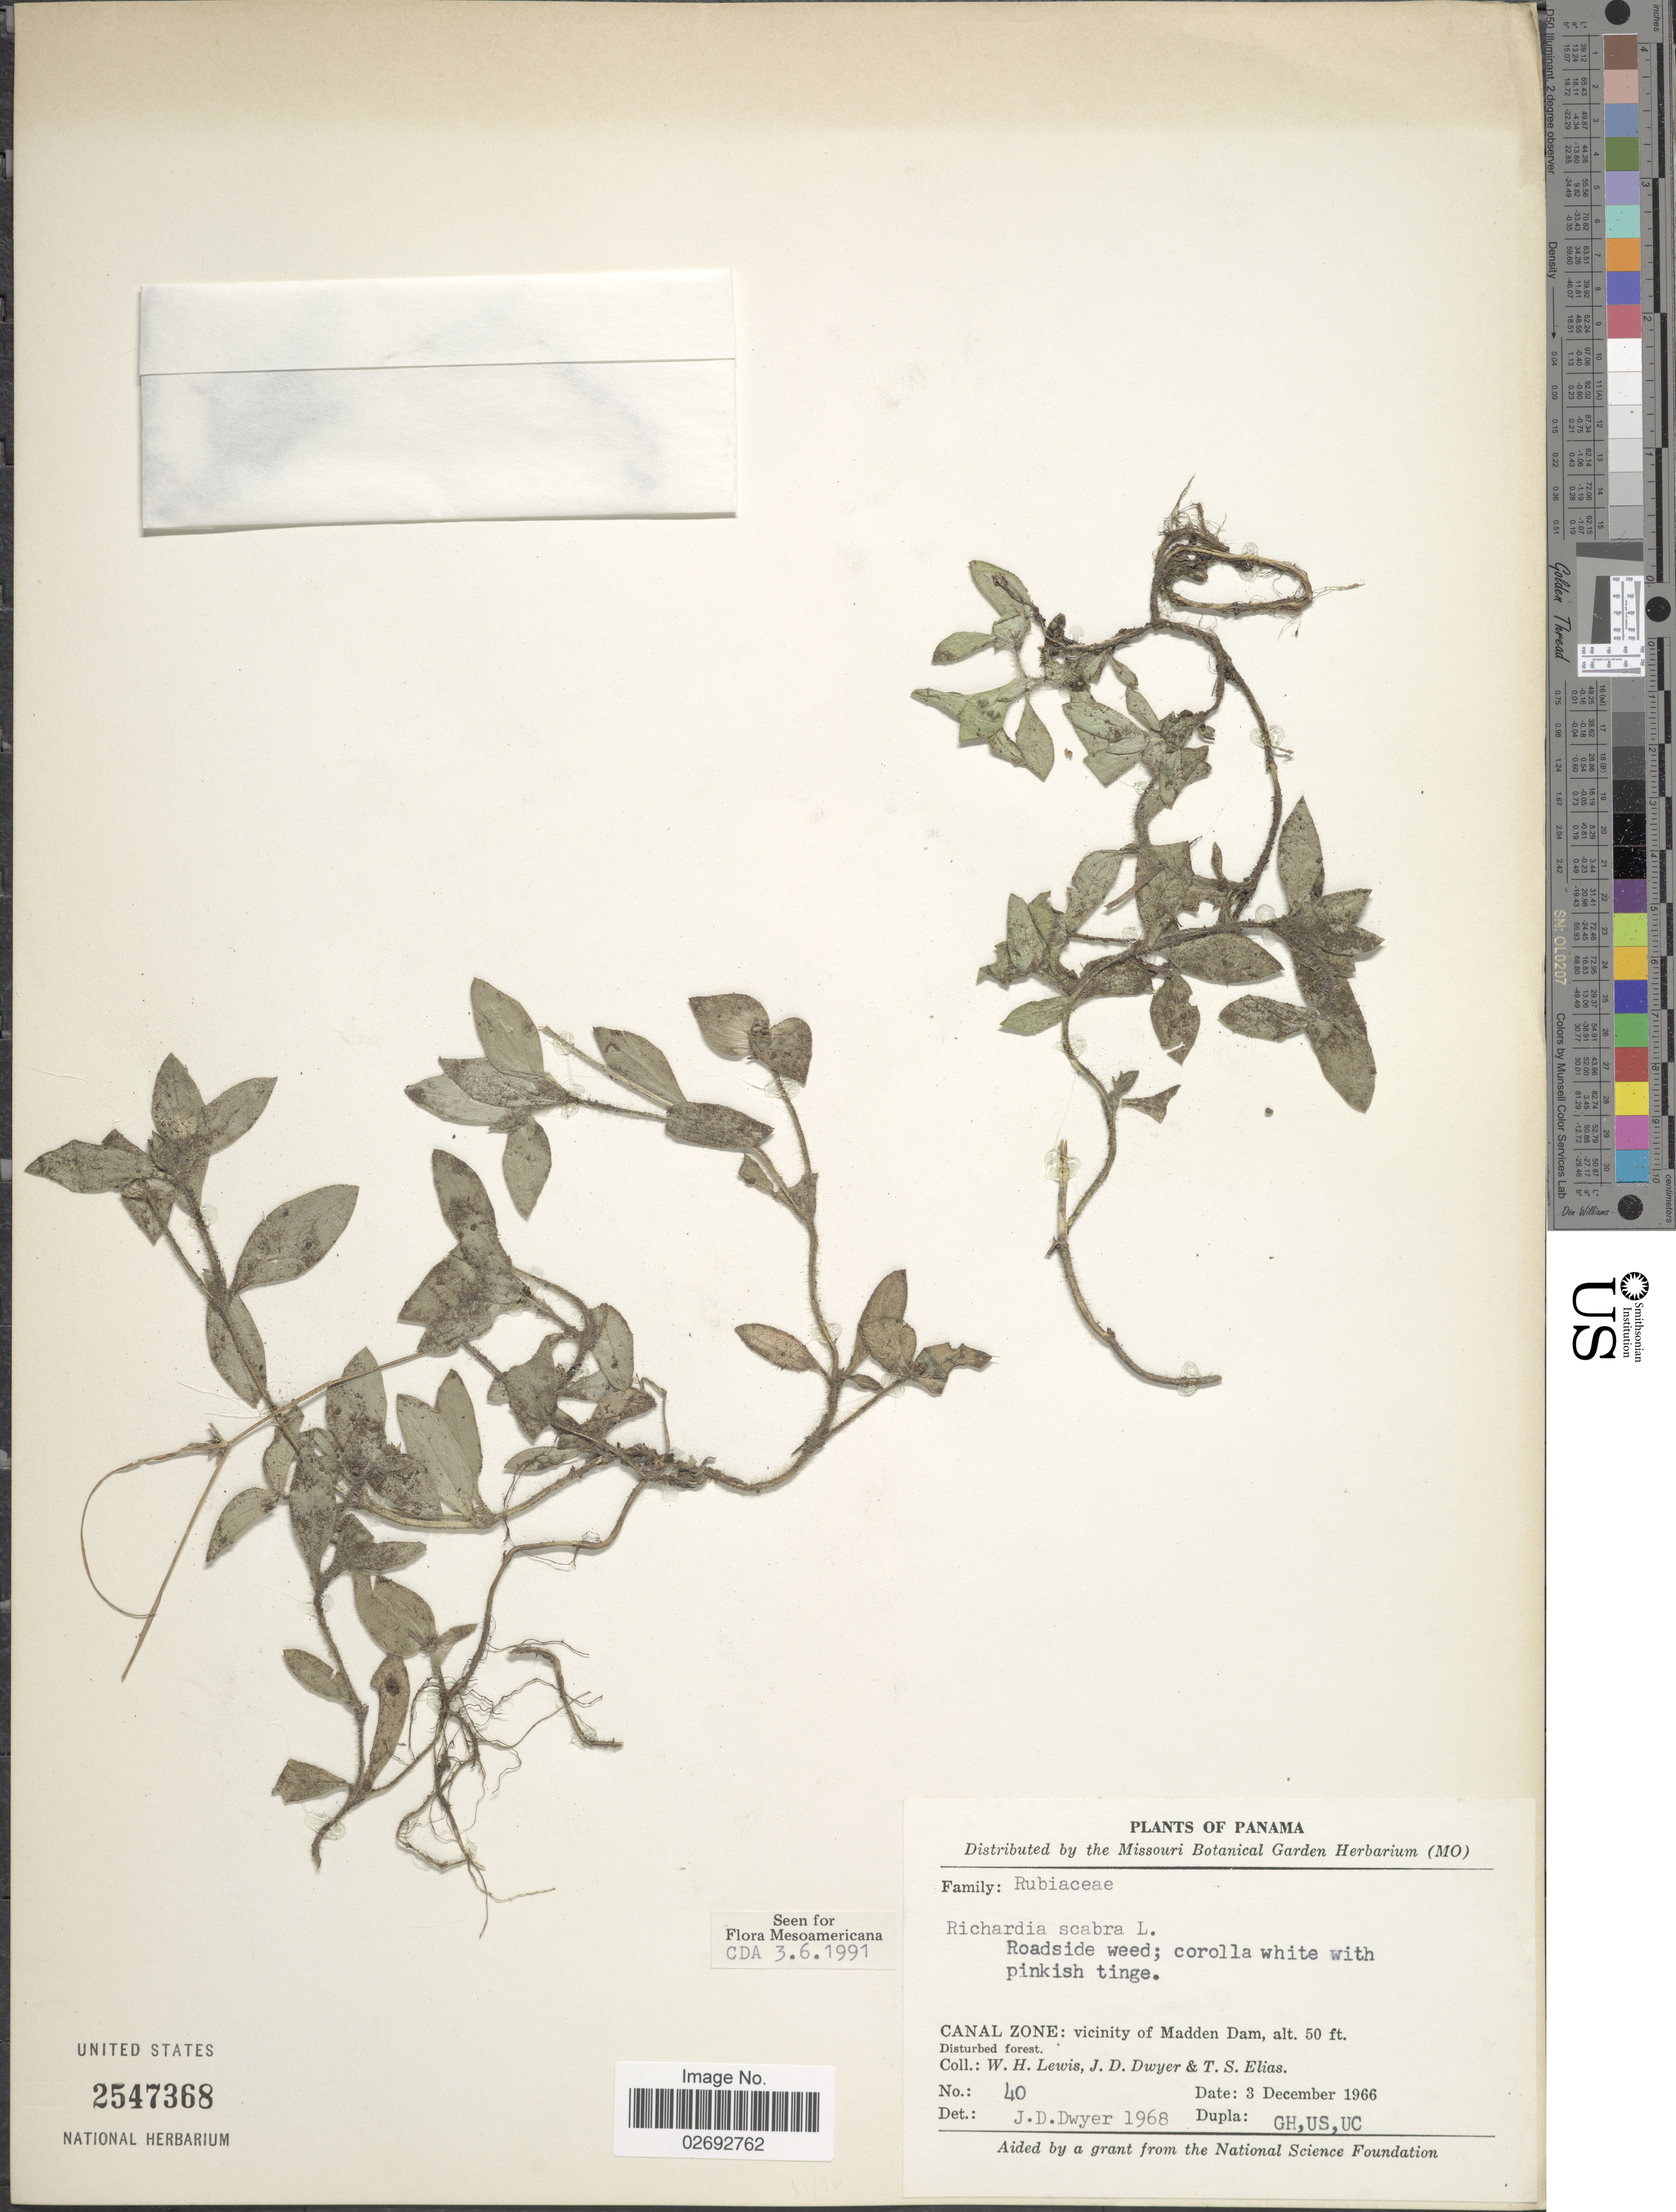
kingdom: Plantae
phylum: Tracheophyta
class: Magnoliopsida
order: Gentianales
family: Rubiaceae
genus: Richardia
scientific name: Richardia scabra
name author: L.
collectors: W. H. Lewis, B. MacBryde & T. S. Elias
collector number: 40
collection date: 1966-12-03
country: Panama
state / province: Colón / Panamá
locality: Canal Zone: Vicinity of Madden Dam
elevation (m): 15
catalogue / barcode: US 2547368